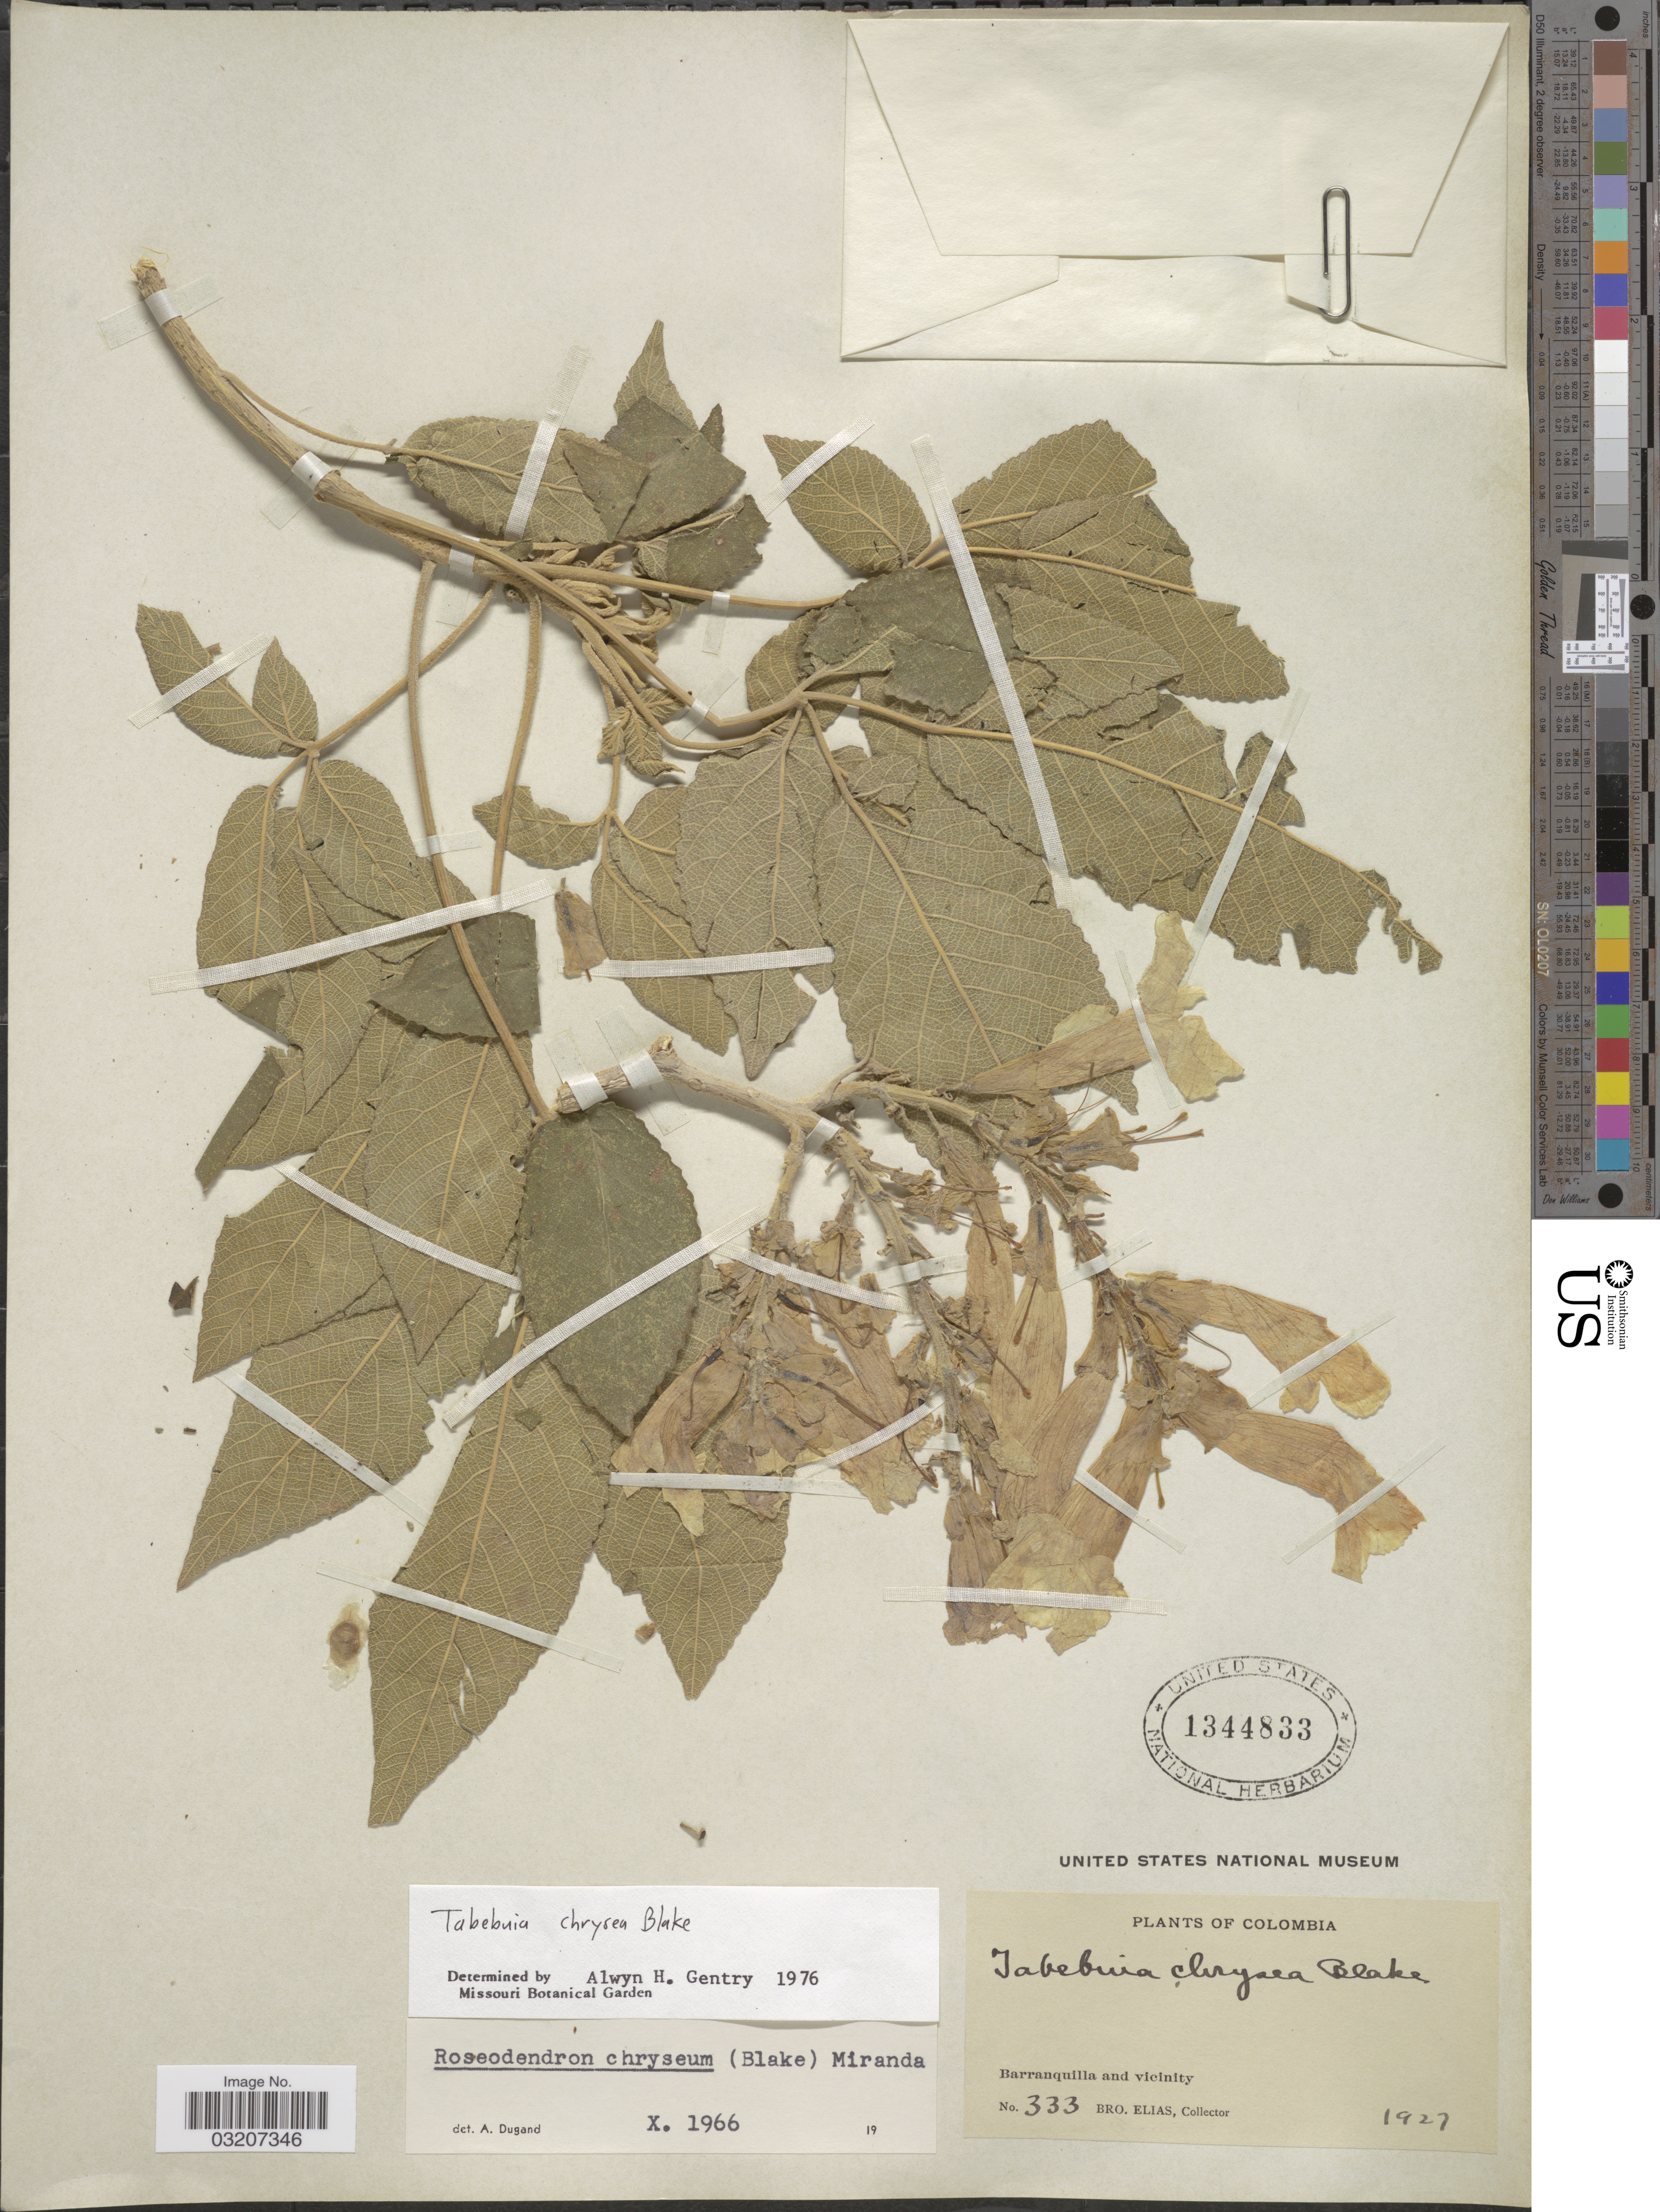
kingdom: Plantae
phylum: Tracheophyta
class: Magnoliopsida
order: Lamiales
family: Bignoniaceae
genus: Roseodendron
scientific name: Roseodendron chryseum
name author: (S.F. Blake) Miranda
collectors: Bro. Elias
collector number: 333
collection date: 1927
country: Colombia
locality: Barranquilla and vicinity.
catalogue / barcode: US 1344833